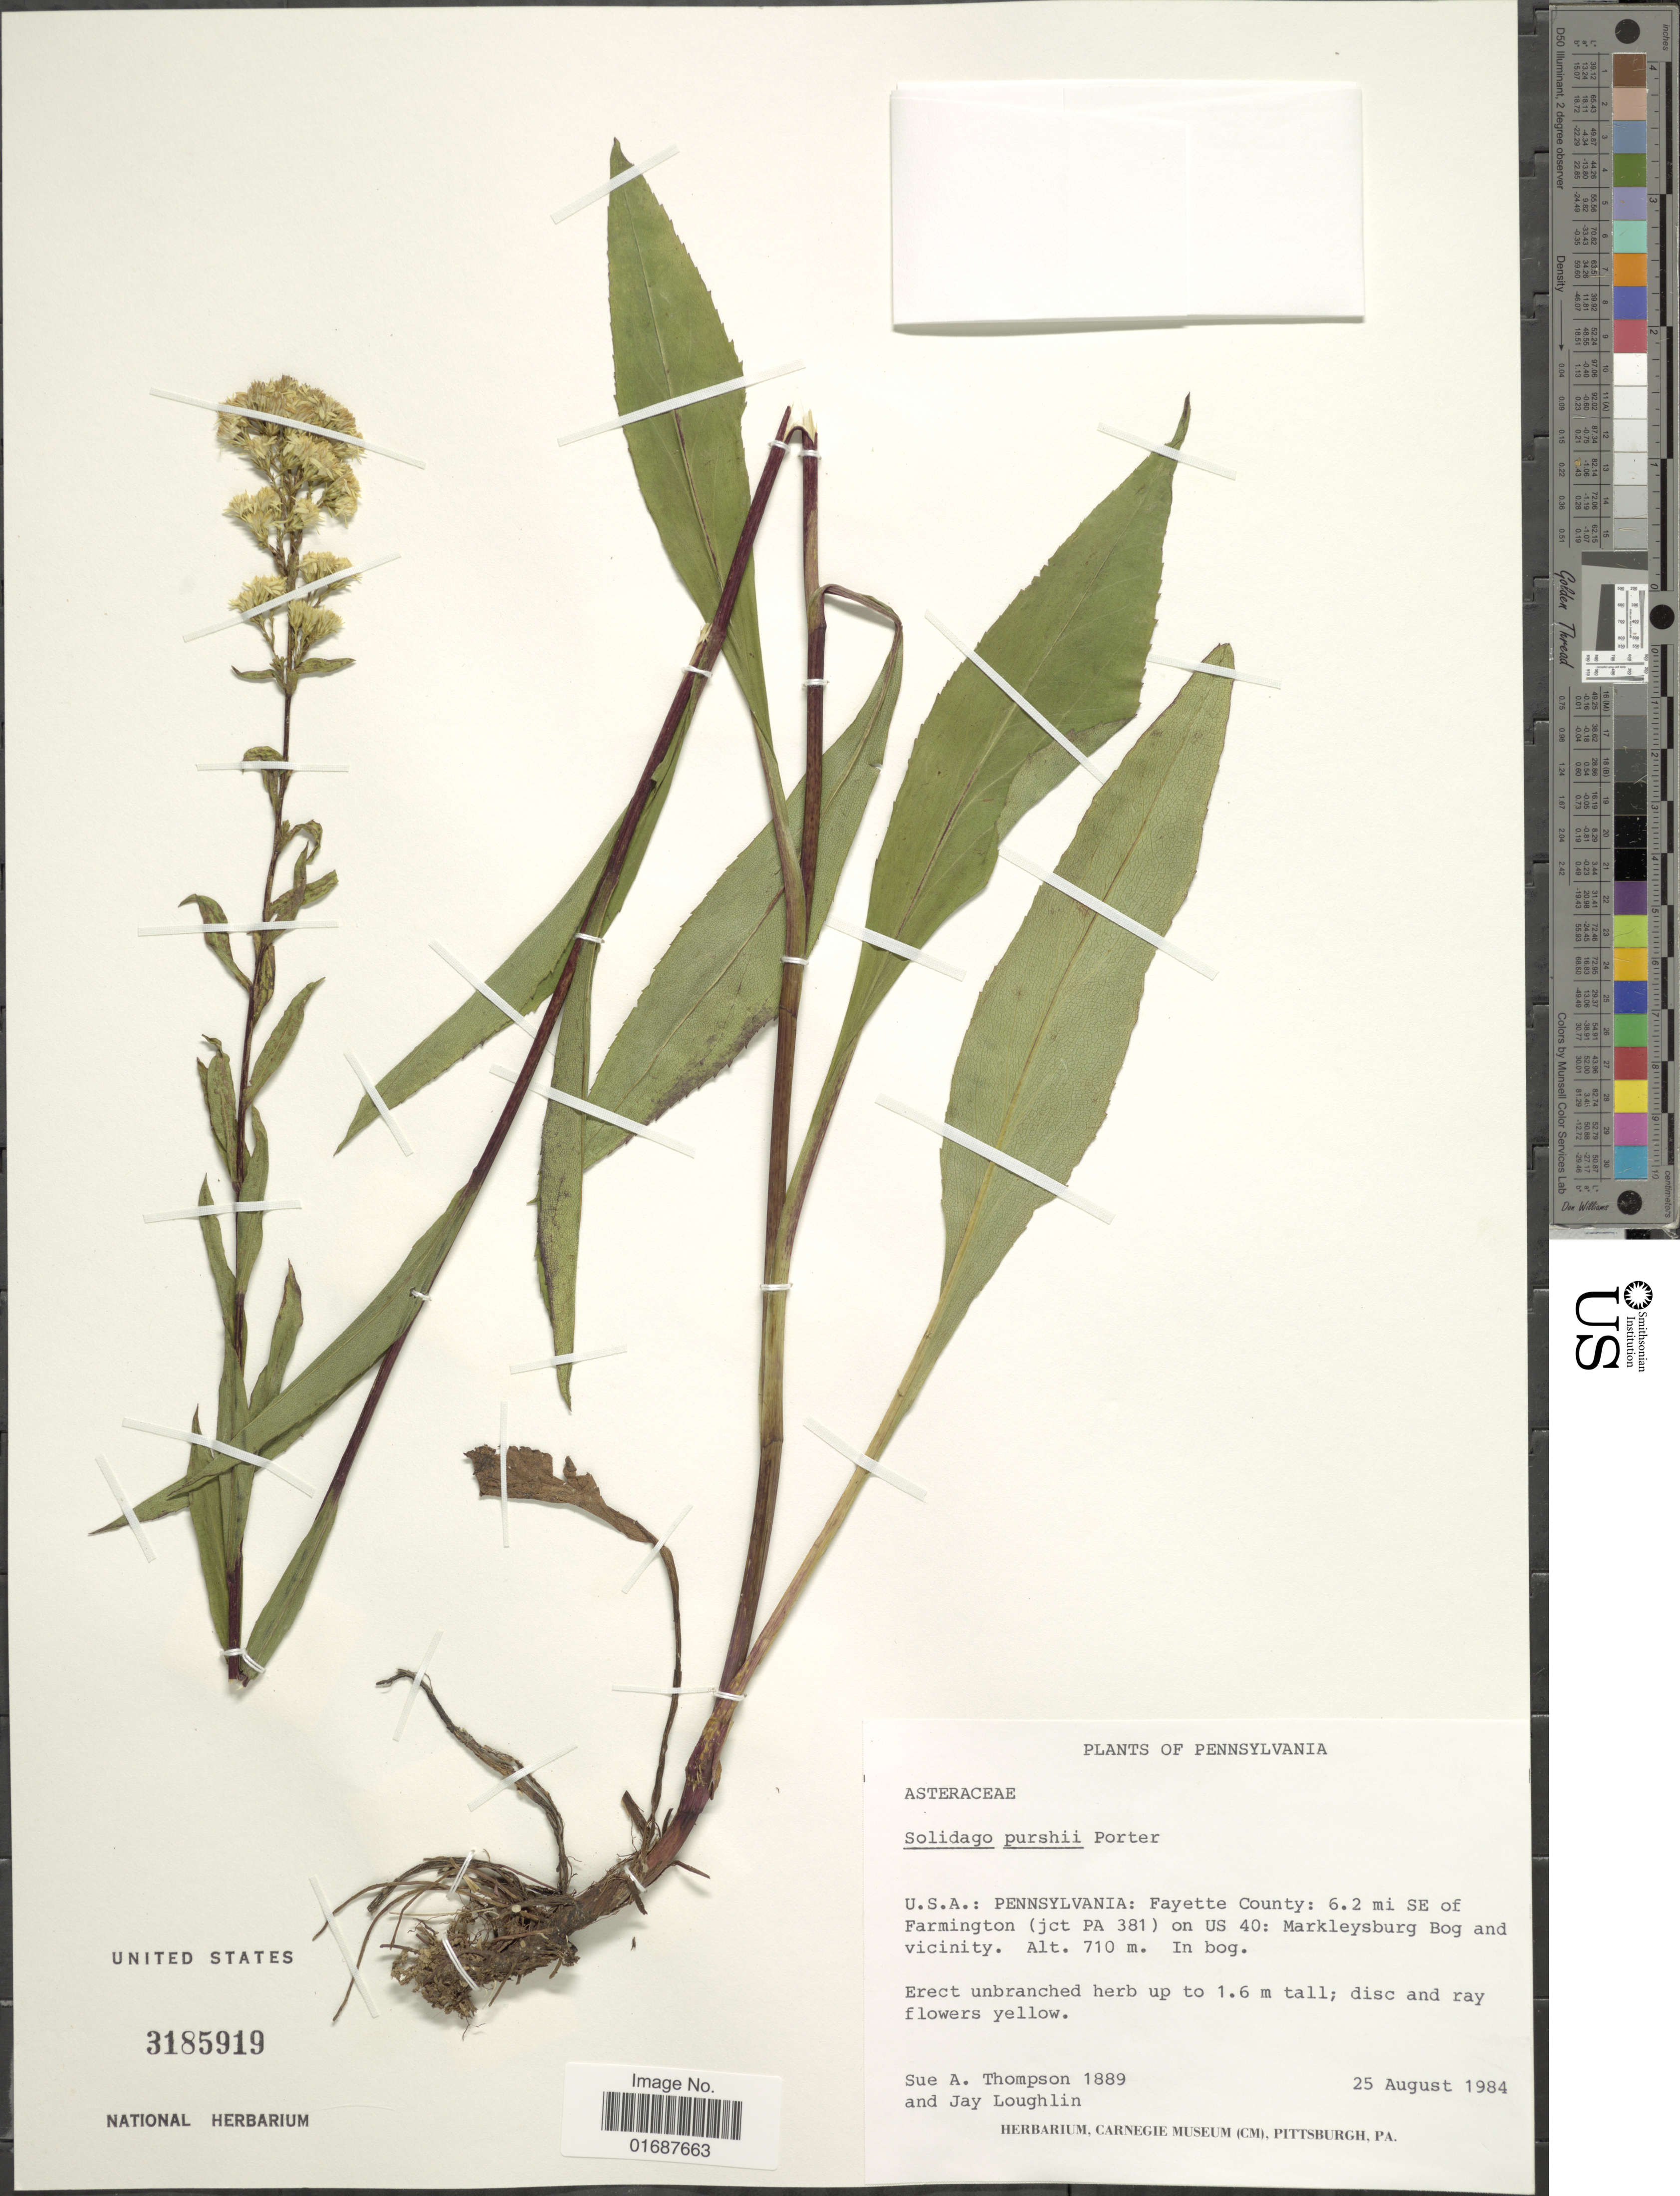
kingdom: Plantae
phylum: Tracheophyta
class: Magnoliopsida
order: Asterales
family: Asteraceae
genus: Solidago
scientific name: Solidago uliginosa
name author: Nutt.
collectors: S. A. Thompson & J. Loughlin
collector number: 1889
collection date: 1984-08-25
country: United States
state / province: Pennsylvania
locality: Fayette County: 6.2 mi SE of Farmington (jct PA 381) on US 40: Markleysburg Bog and vicinity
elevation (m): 710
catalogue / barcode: US 3185919